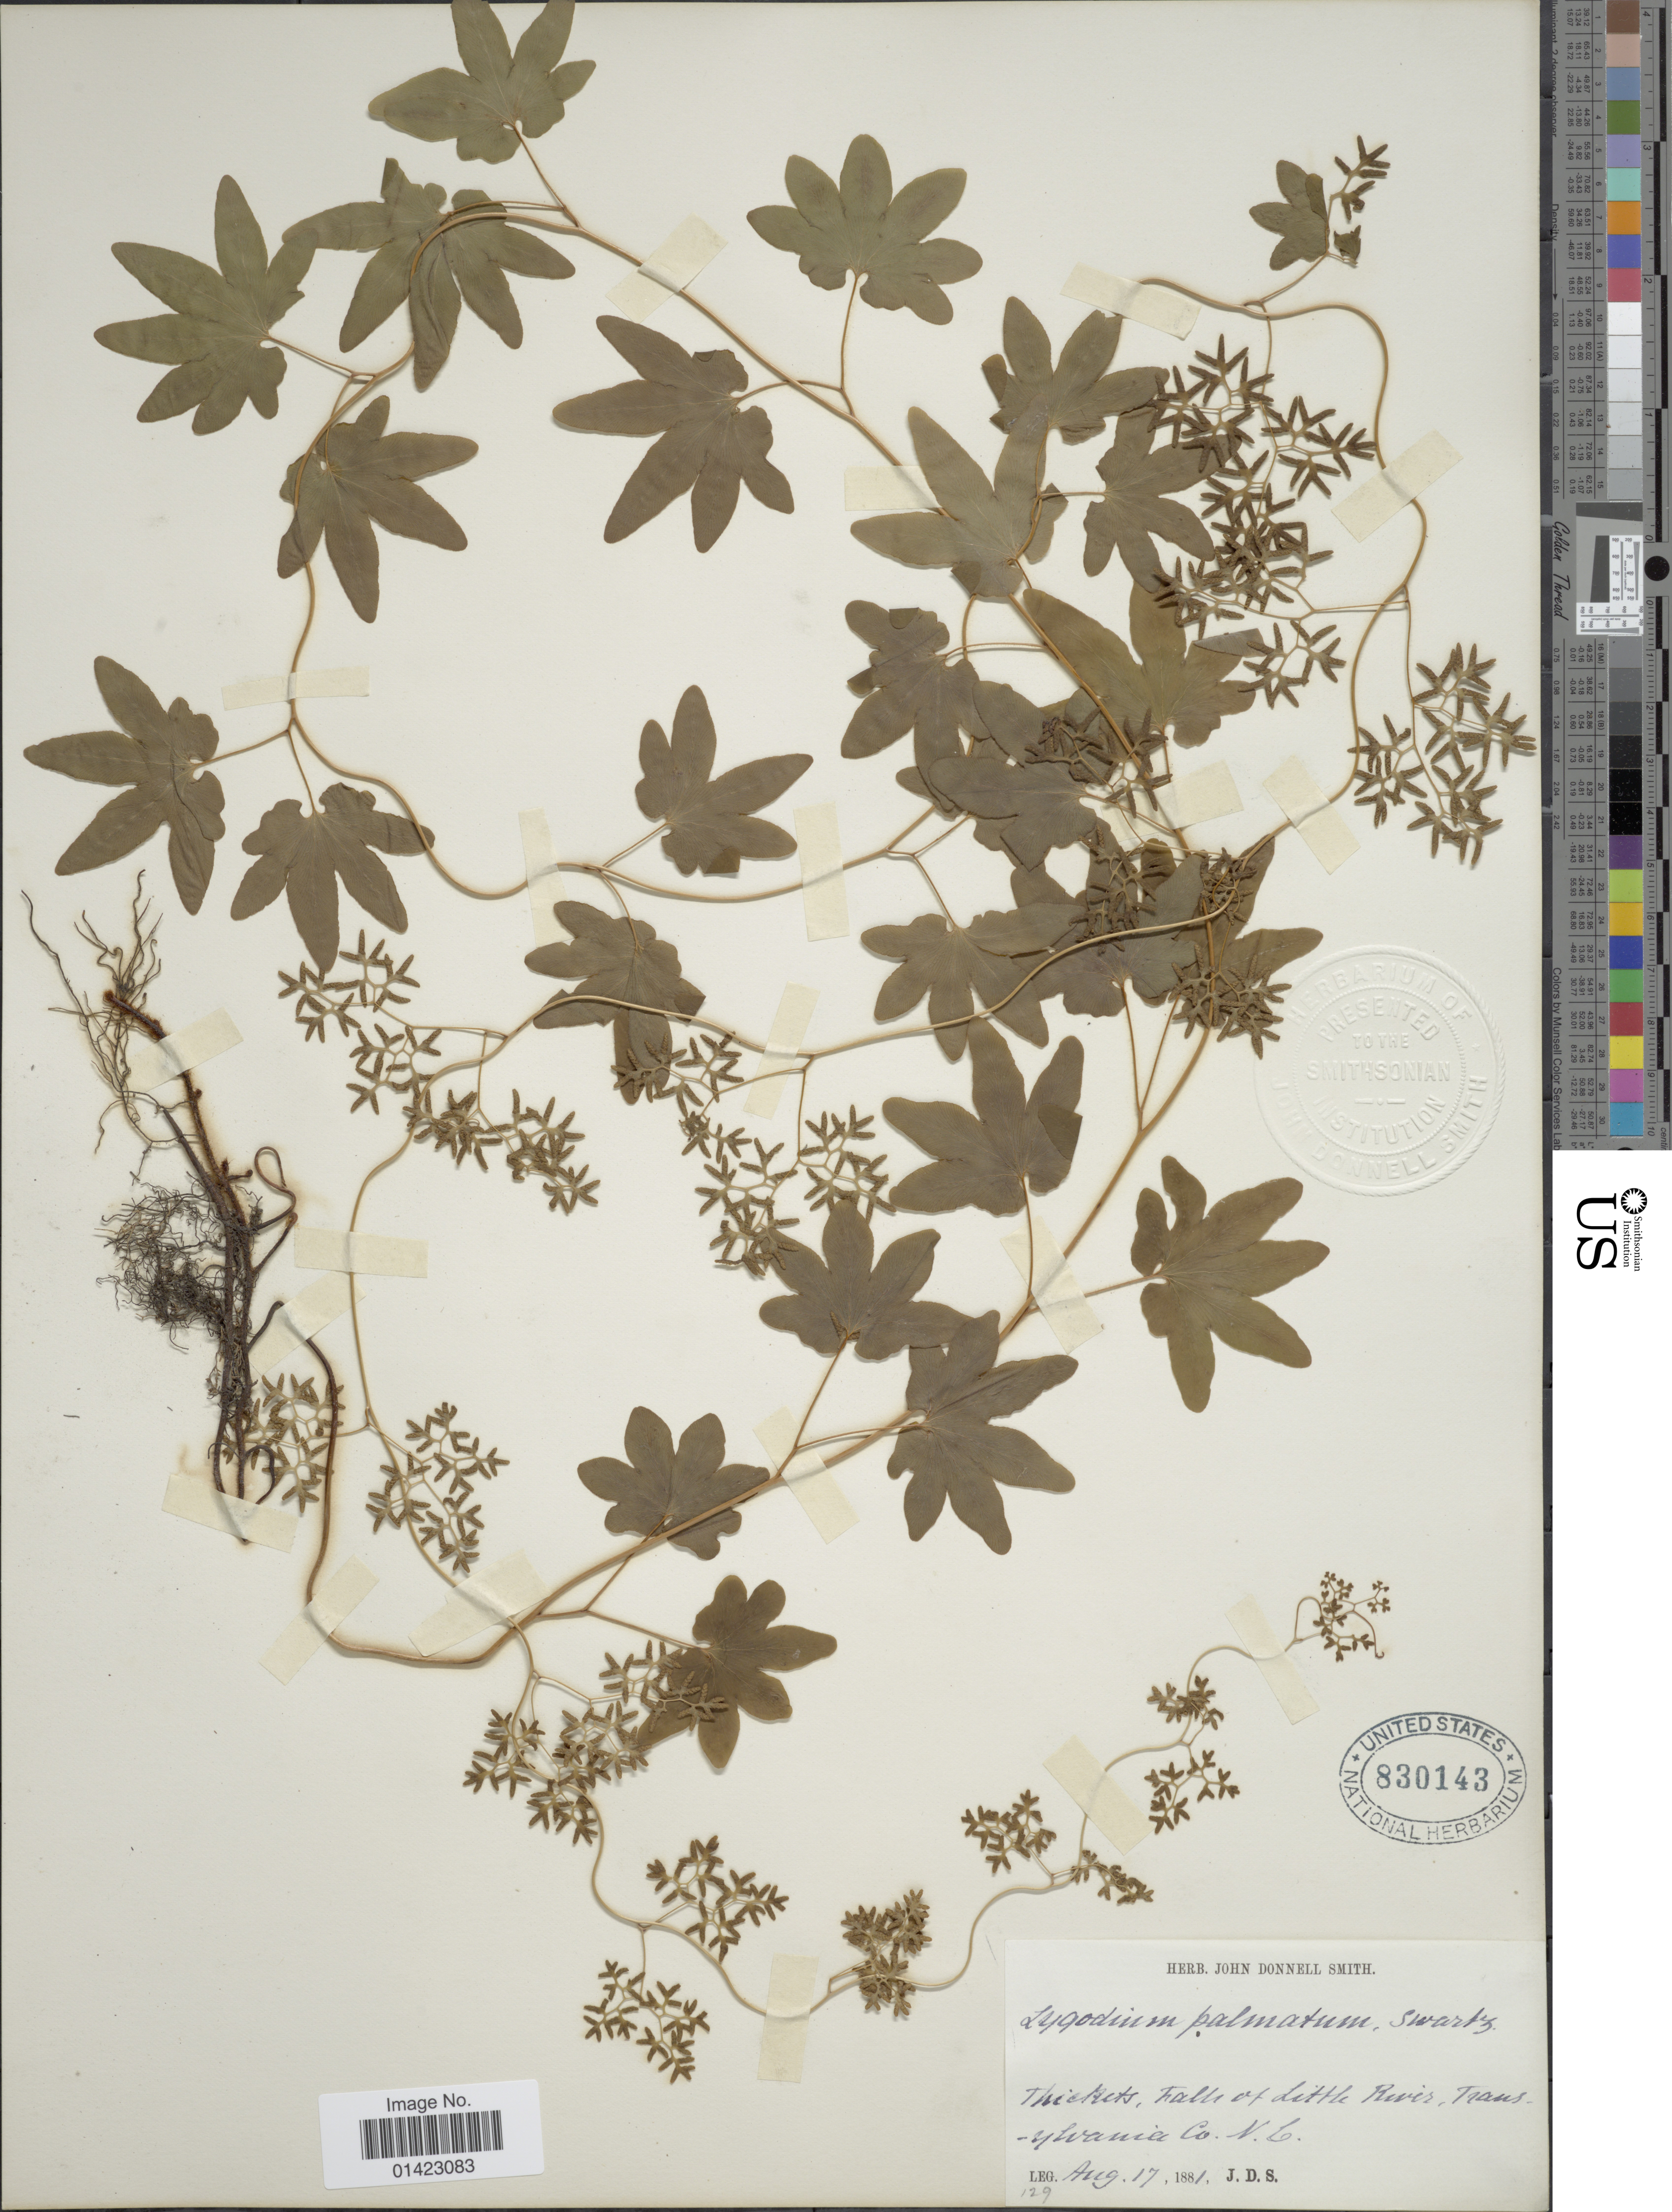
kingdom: Plantae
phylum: Tracheophyta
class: Polypodiopsida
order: Schizaeales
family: Lygodiaceae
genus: Lygodium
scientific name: Lygodium palmatum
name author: (Bernh.) Sw.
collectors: J. Donnell Smith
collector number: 129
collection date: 1881-08-17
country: United States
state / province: North Carolina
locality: Thickets, falls of little river, Transylvania Co. N.C.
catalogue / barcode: US 830143